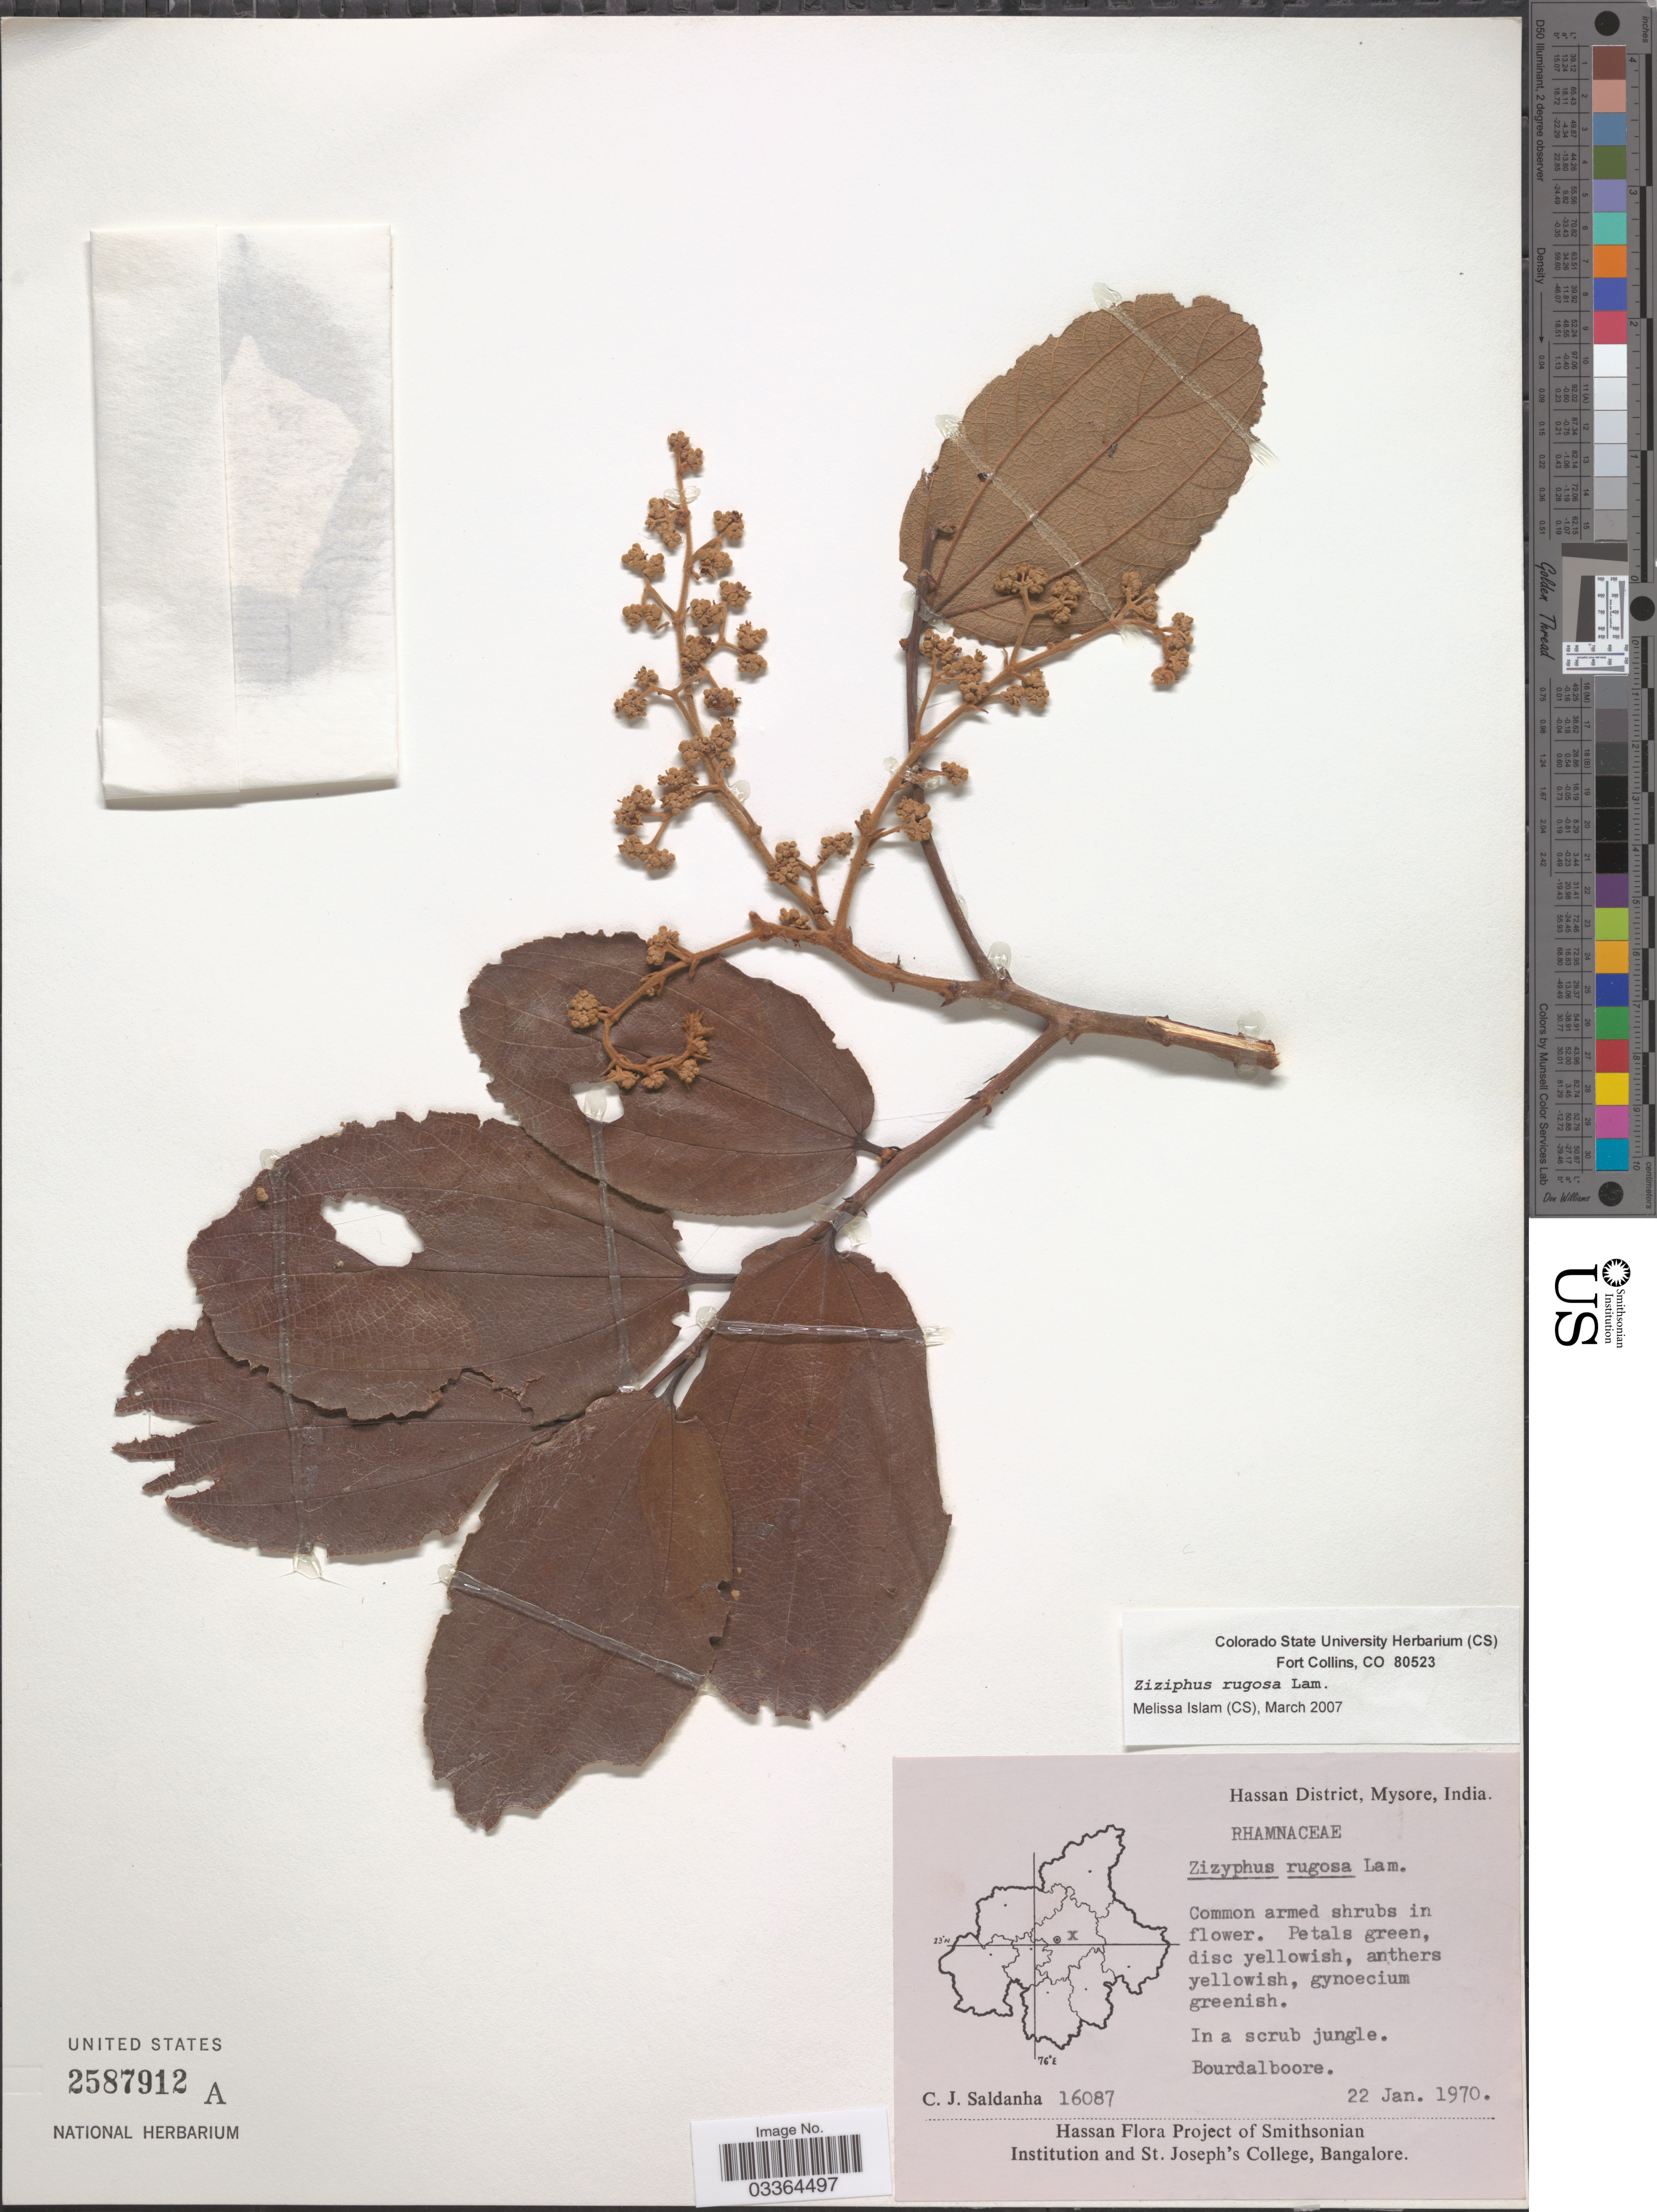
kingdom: Plantae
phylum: Tracheophyta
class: Magnoliopsida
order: Rosales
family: Rhamnaceae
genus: Ziziphus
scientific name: Ziziphus rugosa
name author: Lam.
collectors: C. J. Saldanha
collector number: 16087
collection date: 1970-01-22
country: India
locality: Hassan District, Mysore. Bourdalboore.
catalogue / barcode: US 2587912A